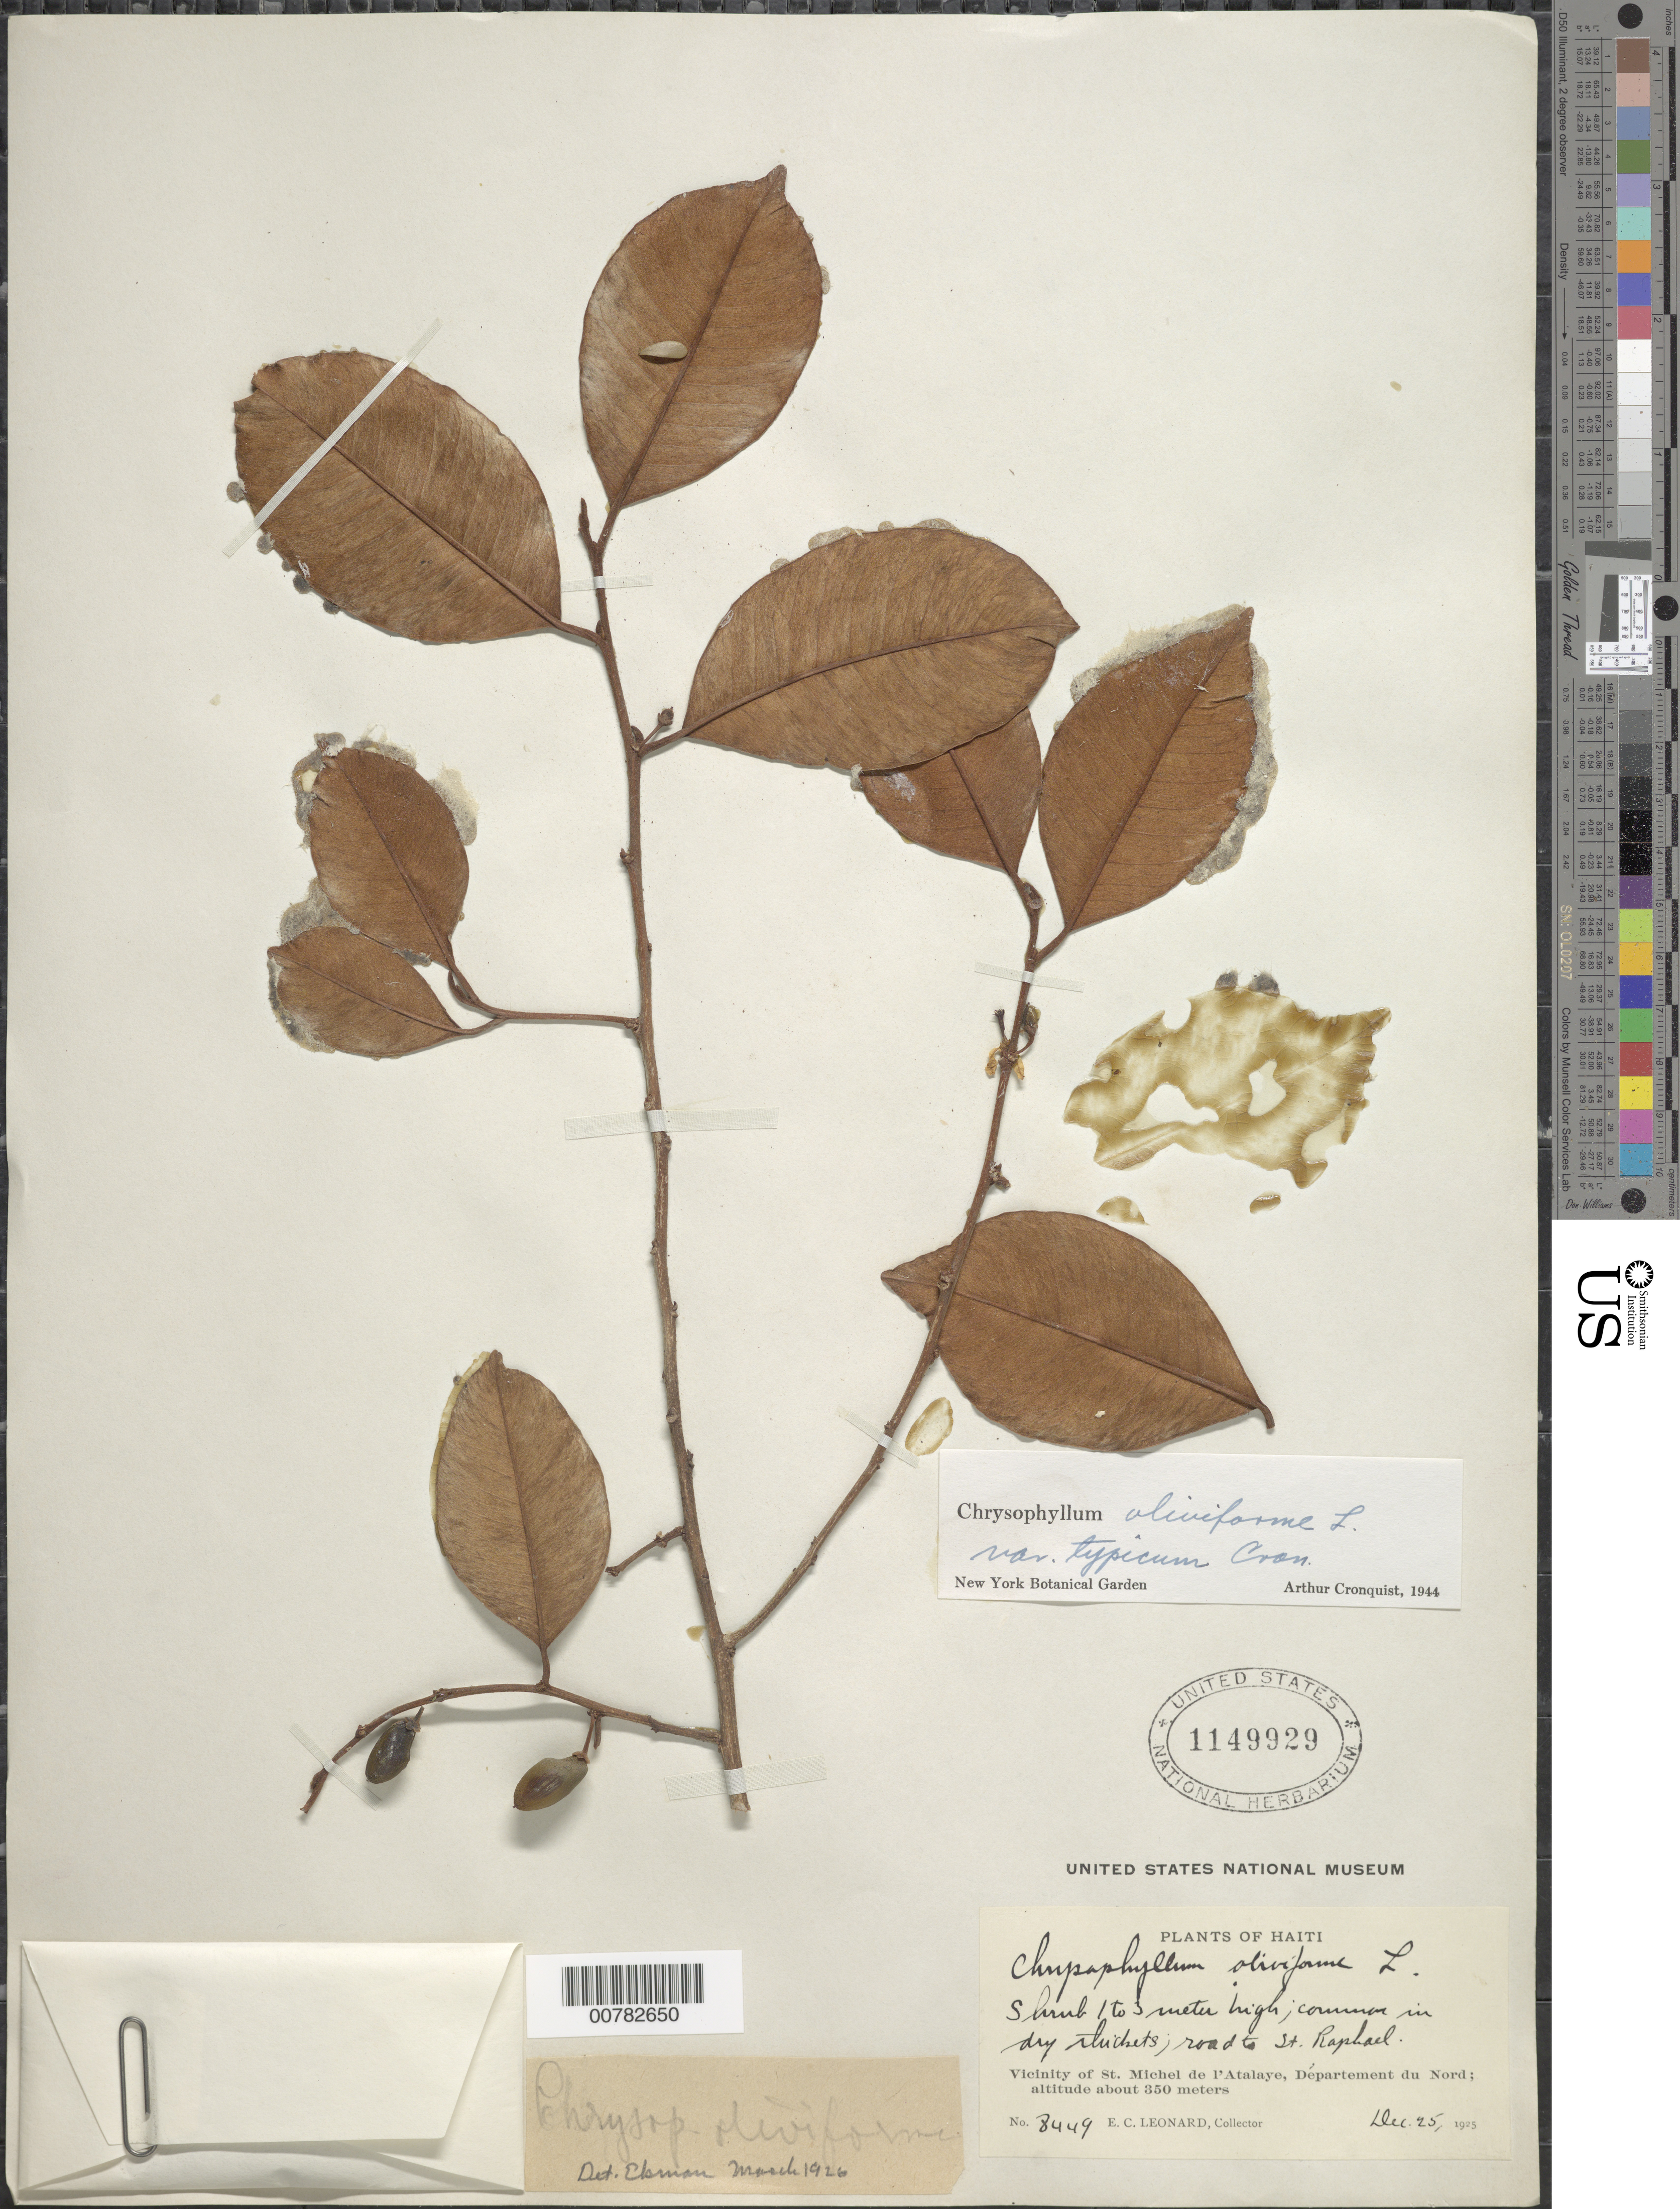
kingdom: Plantae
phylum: Tracheophyta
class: Magnoliopsida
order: Ericales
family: Sapotaceae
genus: Chrysophyllum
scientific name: Chrysophyllum oliviforme subsp. oliviforme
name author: L.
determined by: Cronquist, A. J.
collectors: E. C. Leonard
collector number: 8449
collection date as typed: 25 Dec 1925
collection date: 1925-12-25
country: Haiti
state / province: Nord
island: Hispaniola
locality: Vicinity of St. Michel de l'Atalaye, road to St. Raphael.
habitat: Dry thickets.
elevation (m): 350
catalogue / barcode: US 1149929